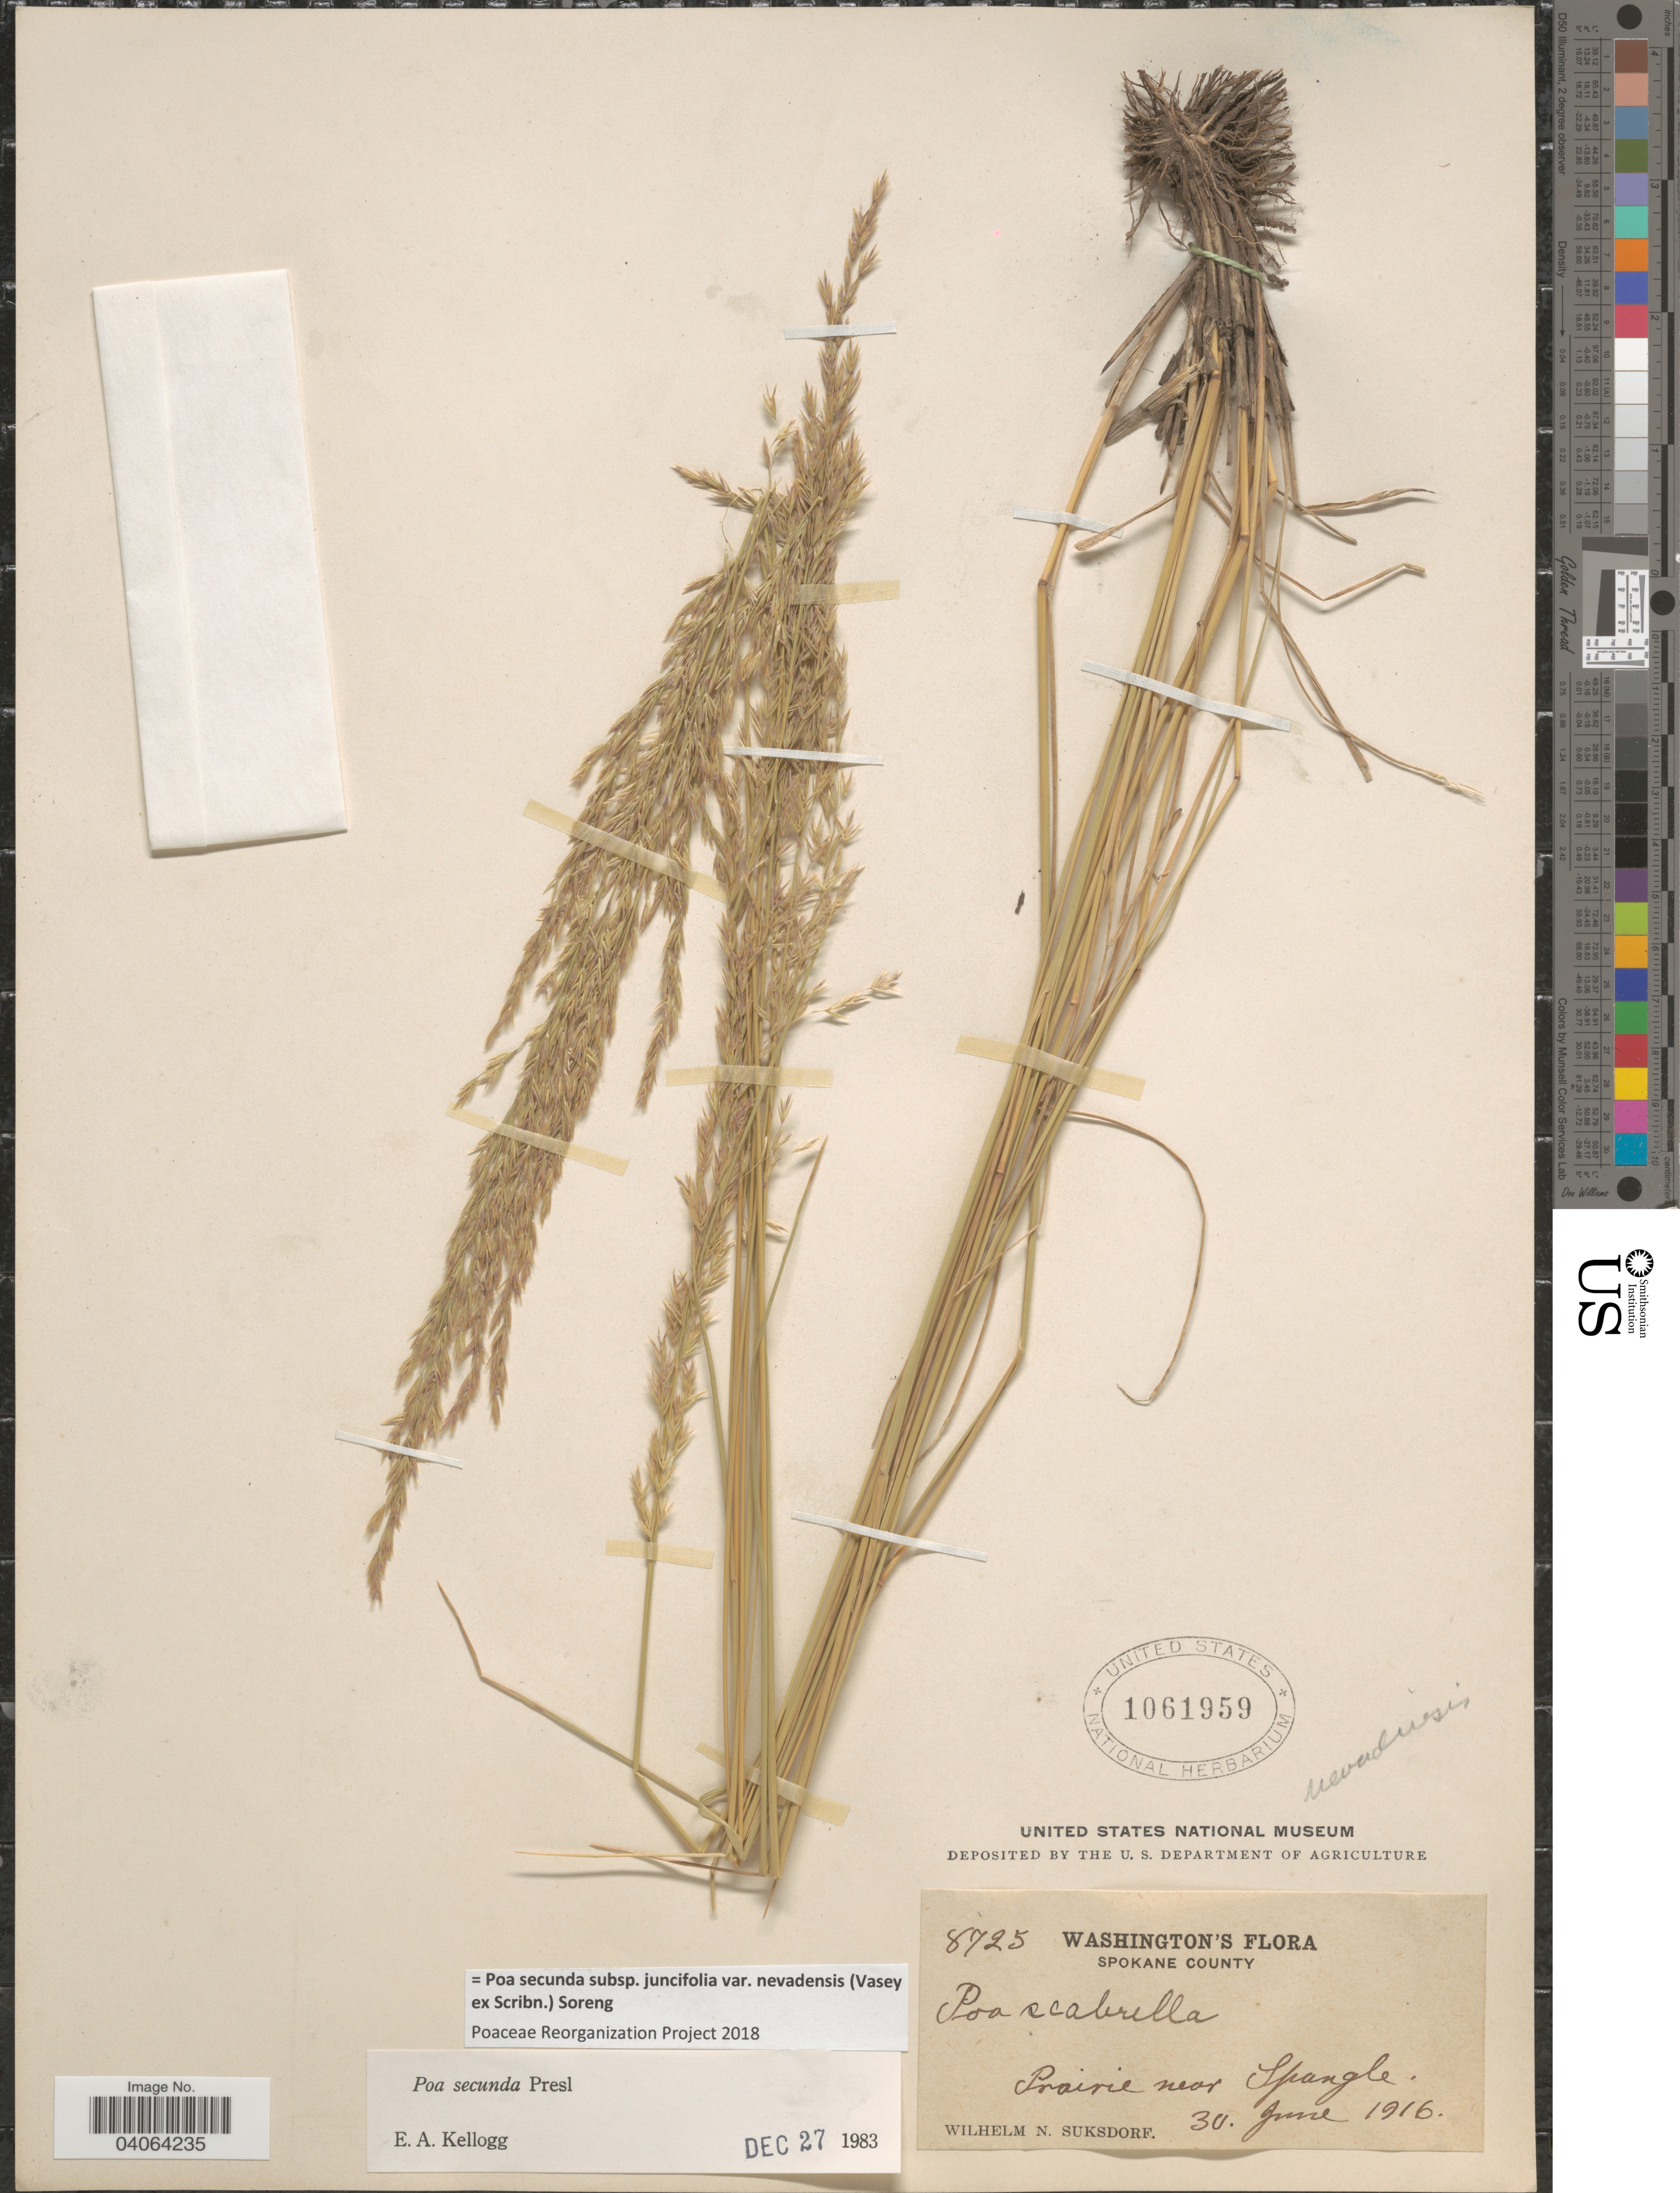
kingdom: Plantae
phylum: Tracheophyta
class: Liliopsida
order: Poales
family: Poaceae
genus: Poa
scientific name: Poa secunda subsp. juncifolia var. nevadensis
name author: (Vasey ex Scribn.) Soreng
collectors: W. N. Suksdorf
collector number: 8725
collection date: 1916-06-30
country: United States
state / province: Washington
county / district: Spokane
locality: Spokane County. Prairie near Spangle.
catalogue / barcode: US 1061959